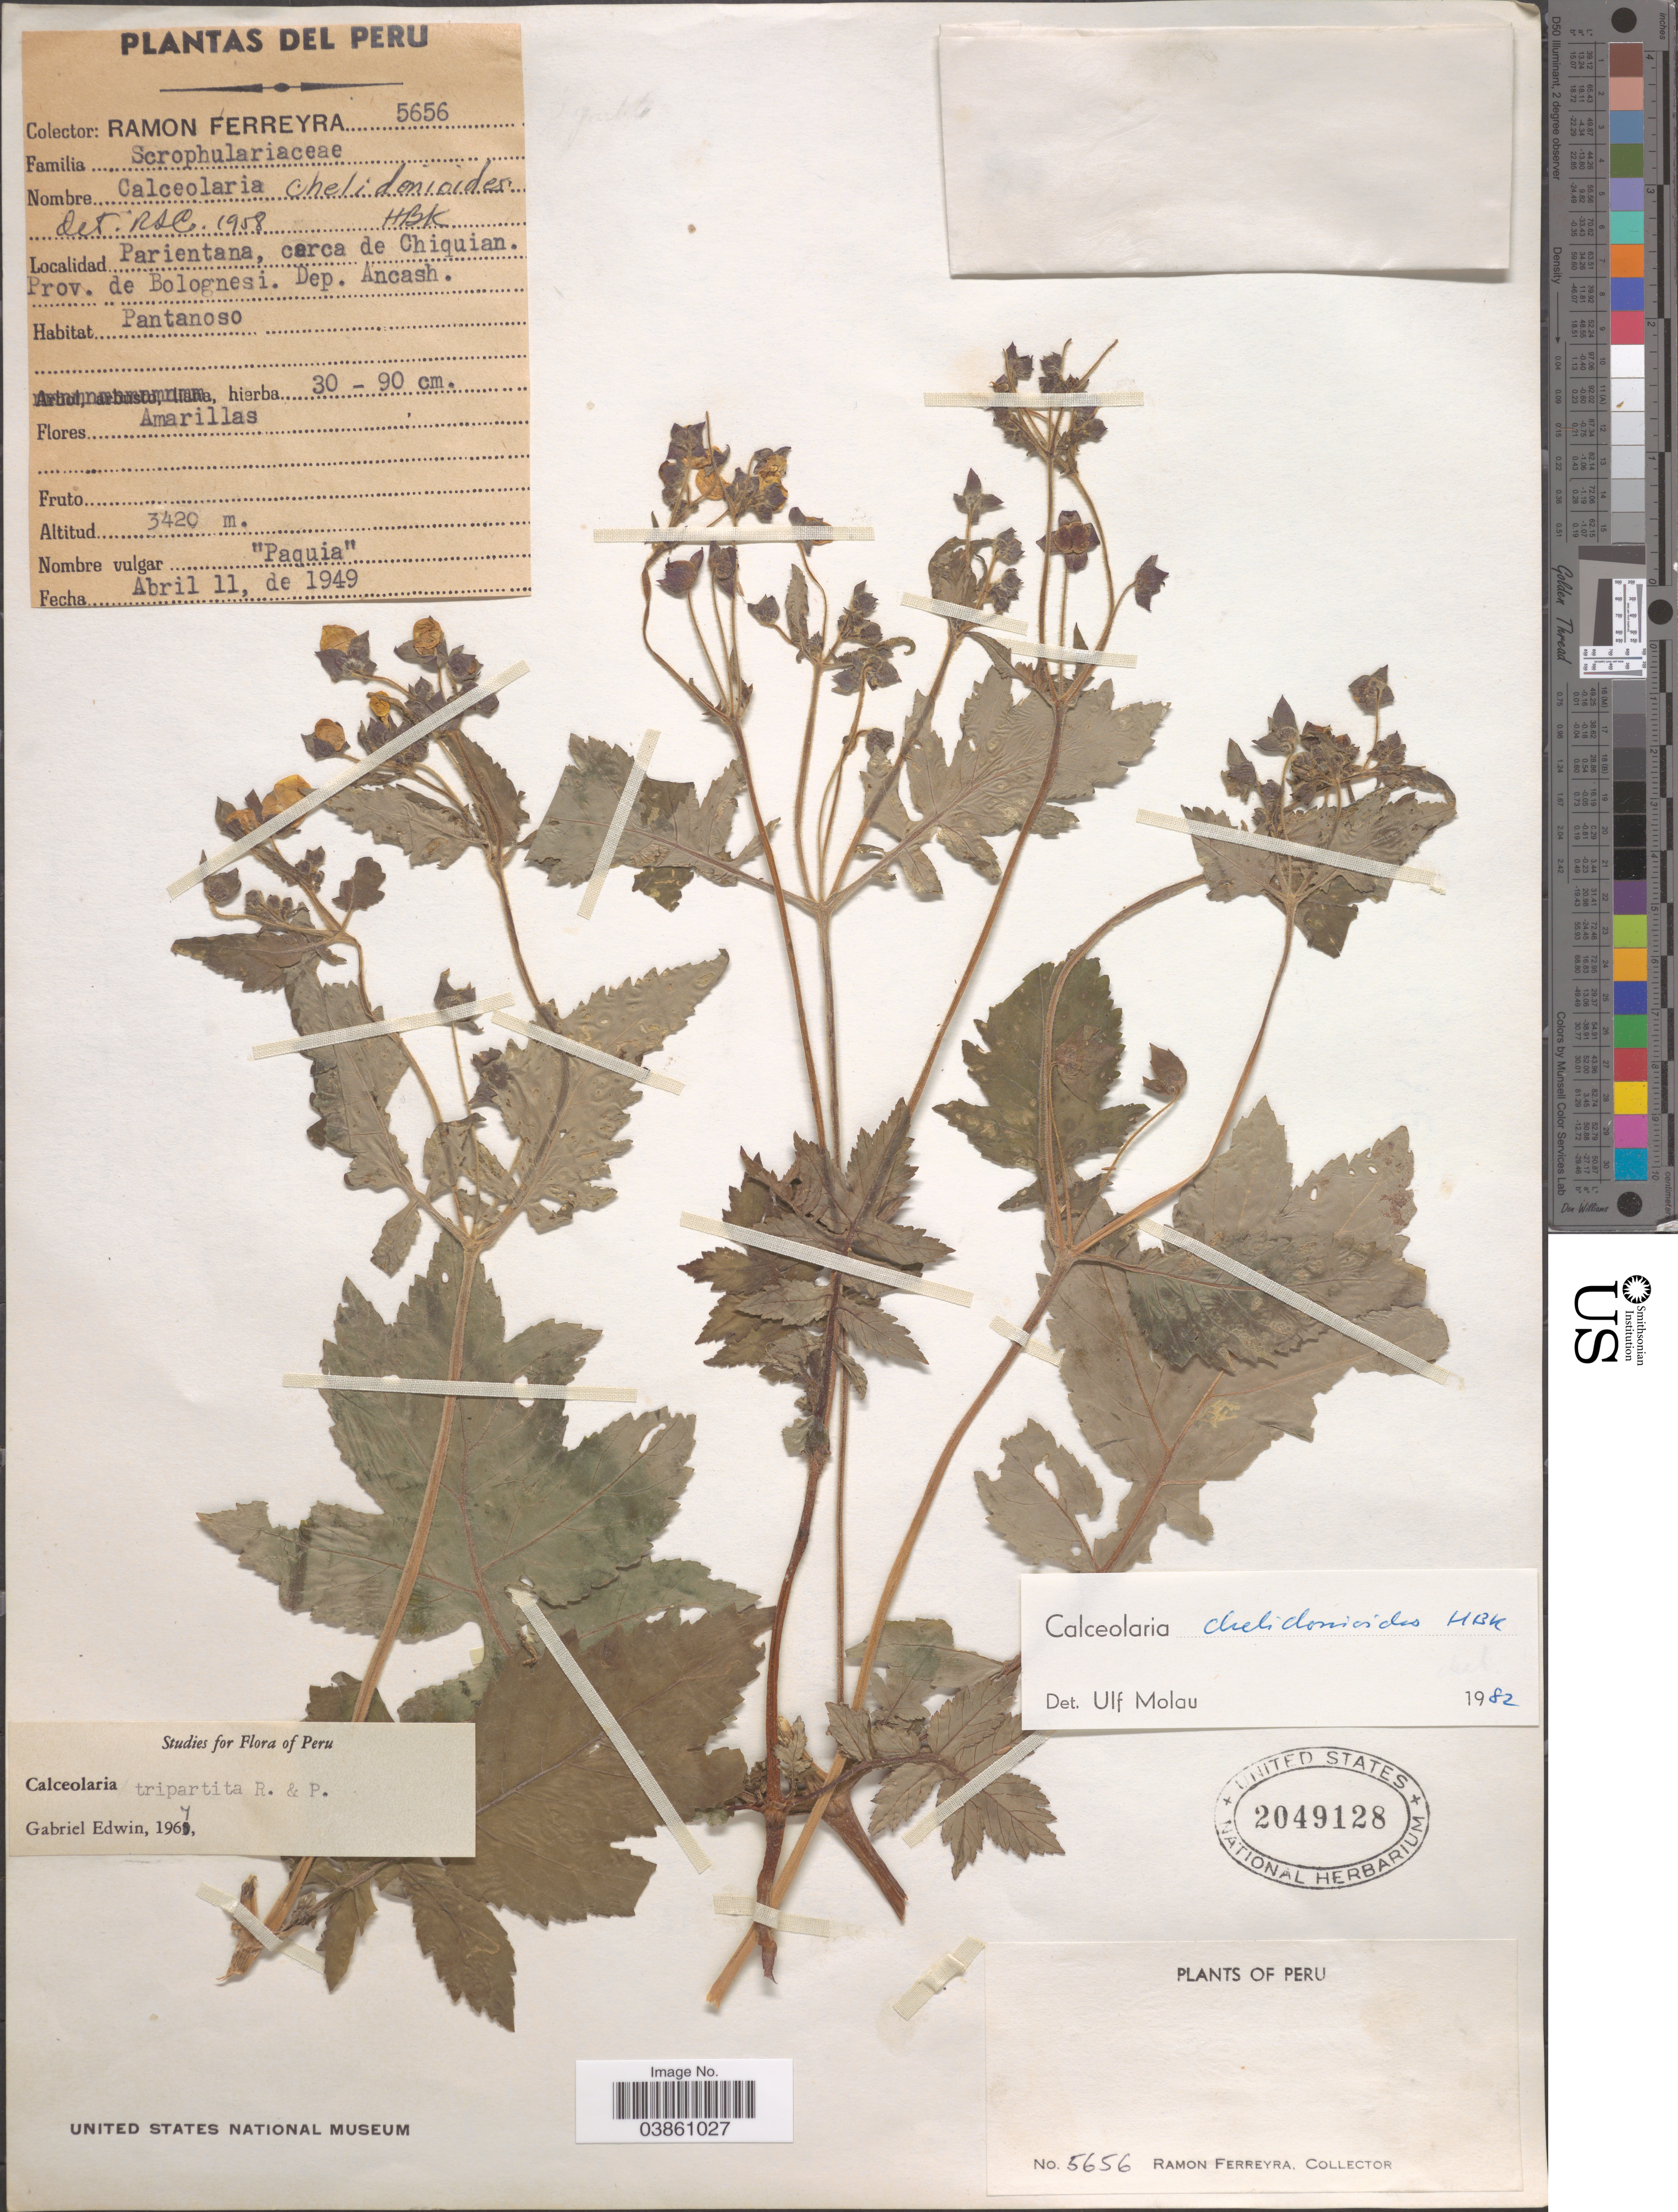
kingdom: Plantae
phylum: Tracheophyta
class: Magnoliopsida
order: Lamiales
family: Calceolariaceae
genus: Calceolaria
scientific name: Calceolaria chelidonioides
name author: Kunth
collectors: R. A. Ferreyra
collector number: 5656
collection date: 1949-04-11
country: Peru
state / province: Ancash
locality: Parientana, cerca de Chiquian. Prov. de Bolognesi. Dep. Ancash.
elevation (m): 3420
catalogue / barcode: US 2049128